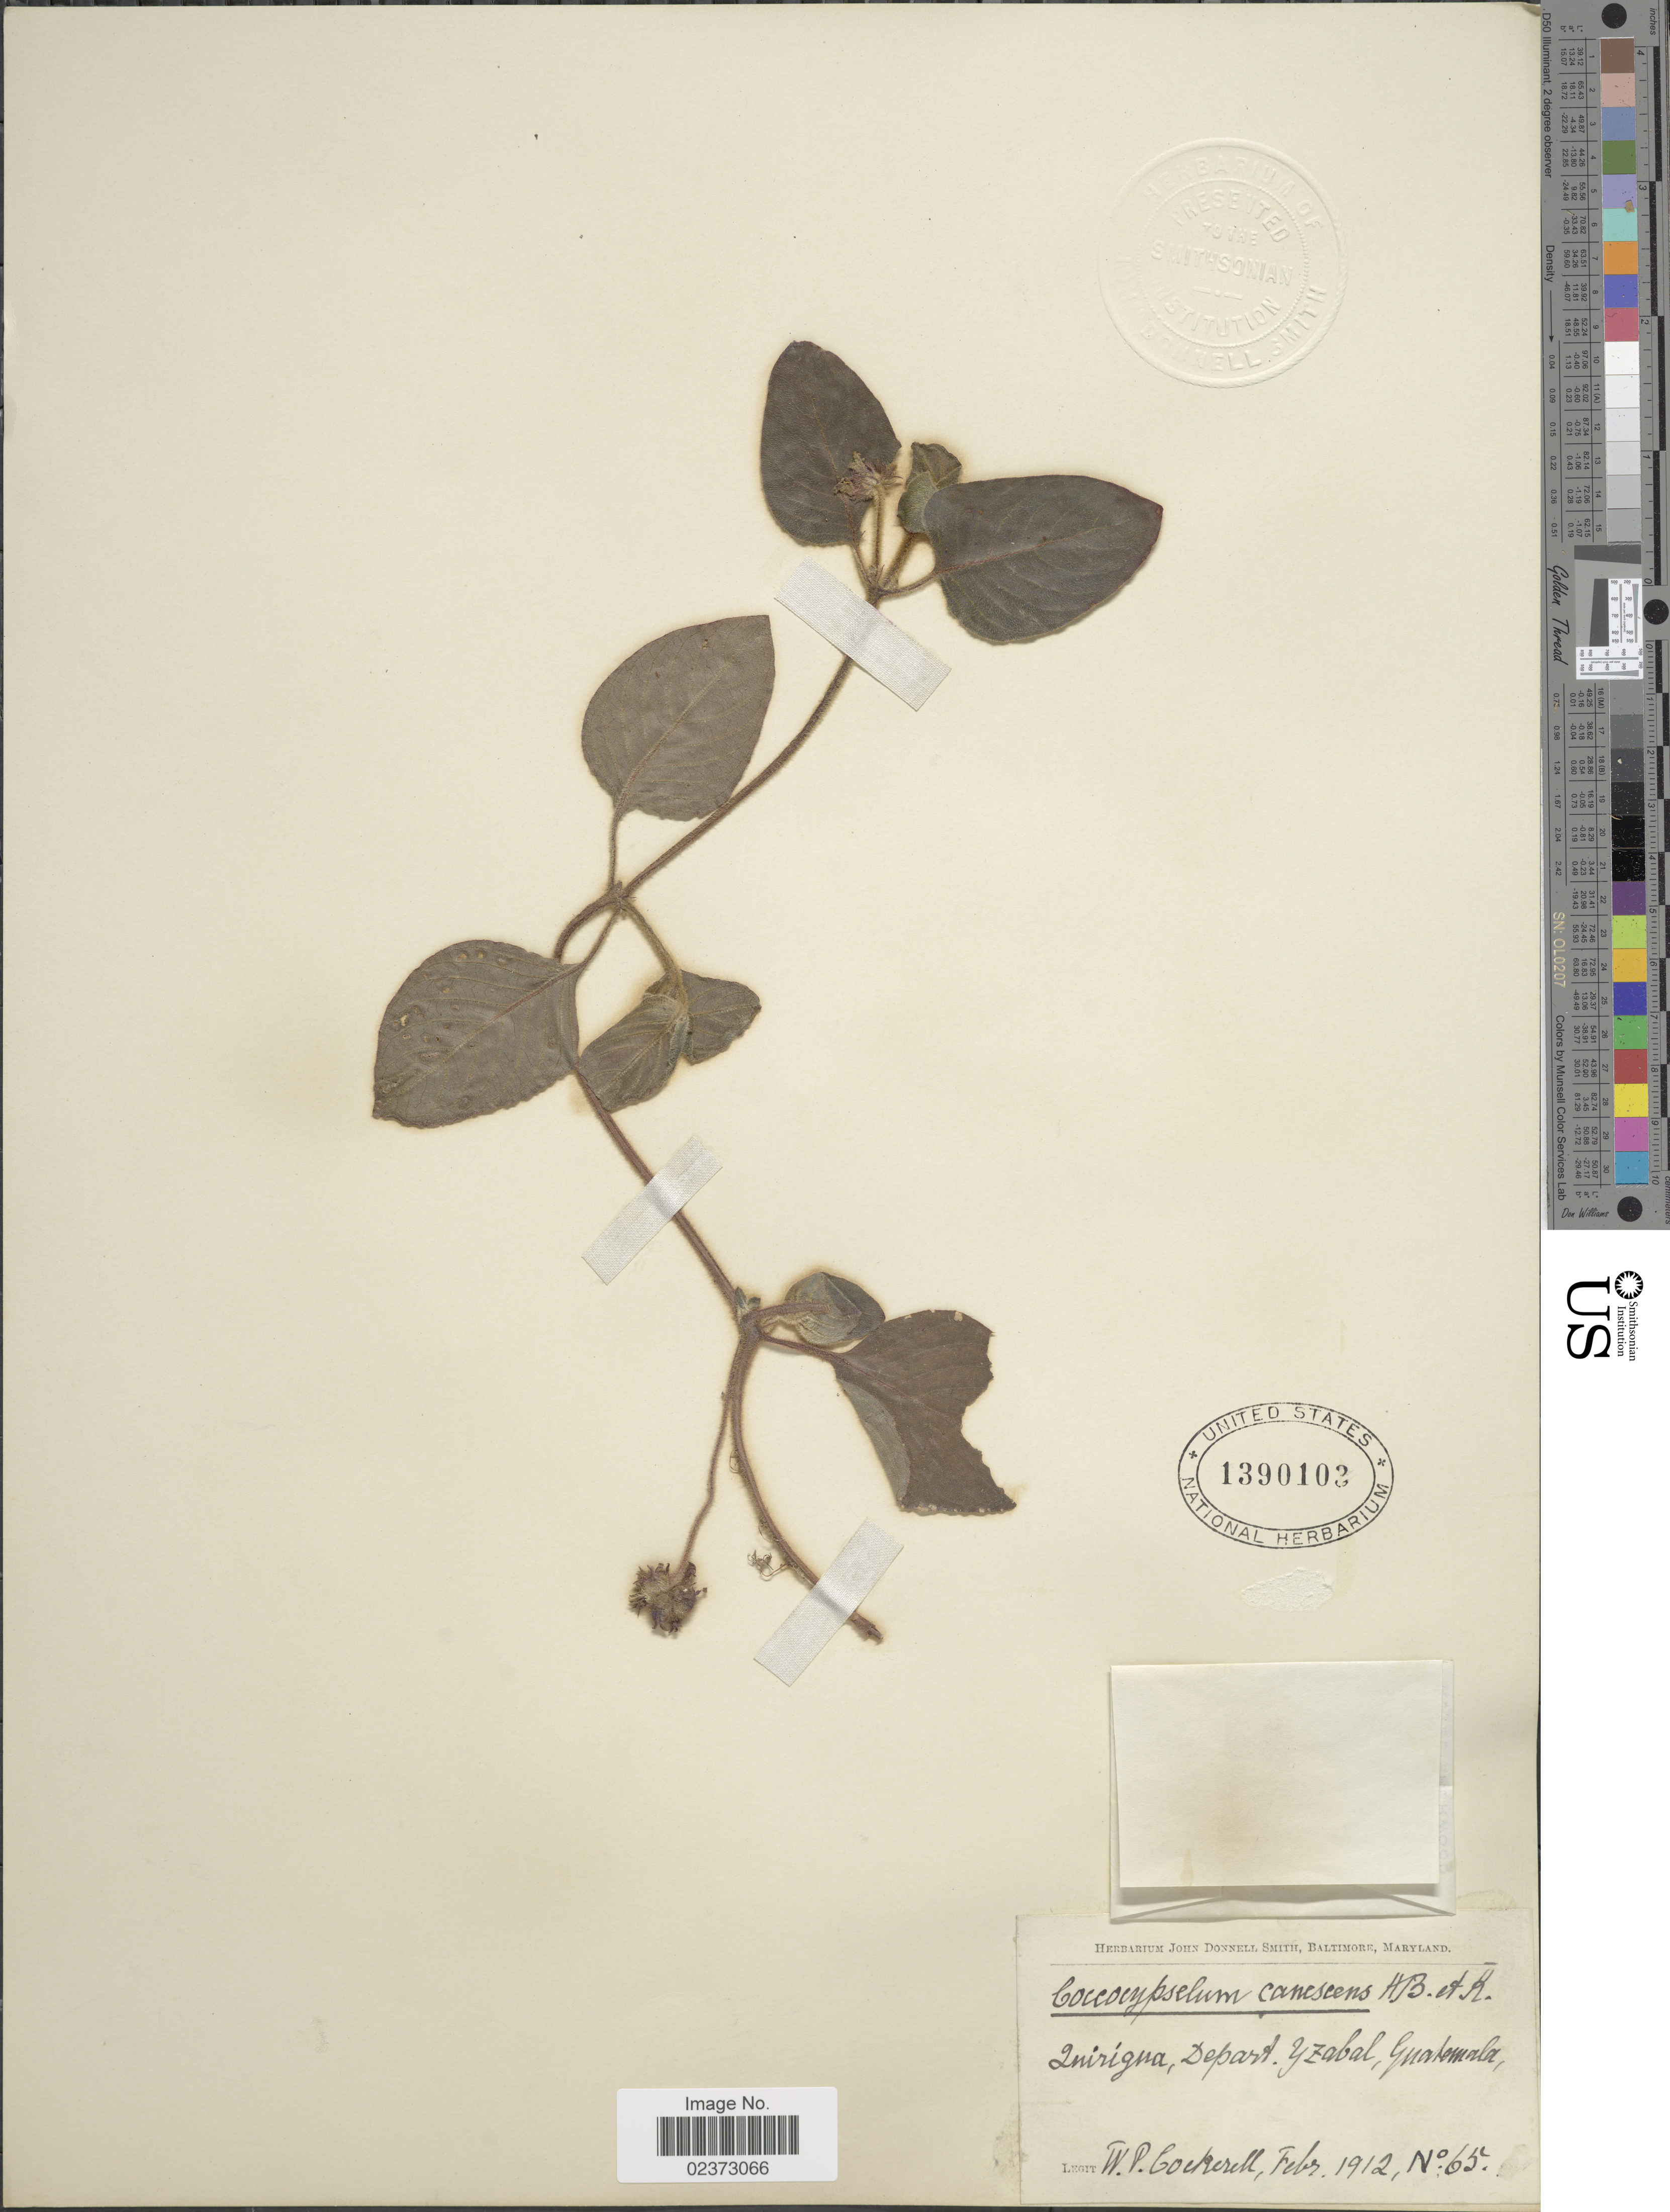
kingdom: Plantae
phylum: Tracheophyta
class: Magnoliopsida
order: Gentianales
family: Rubiaceae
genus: Coccocypselum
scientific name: Coccocypselum lanceolatum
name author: (Ruiz & Pav.) Pers.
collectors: W. Cockerell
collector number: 65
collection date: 1912-02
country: Guatemala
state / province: Izabal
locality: Quirigua, Depart, Yzabal, Guatemala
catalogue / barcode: US 1390102